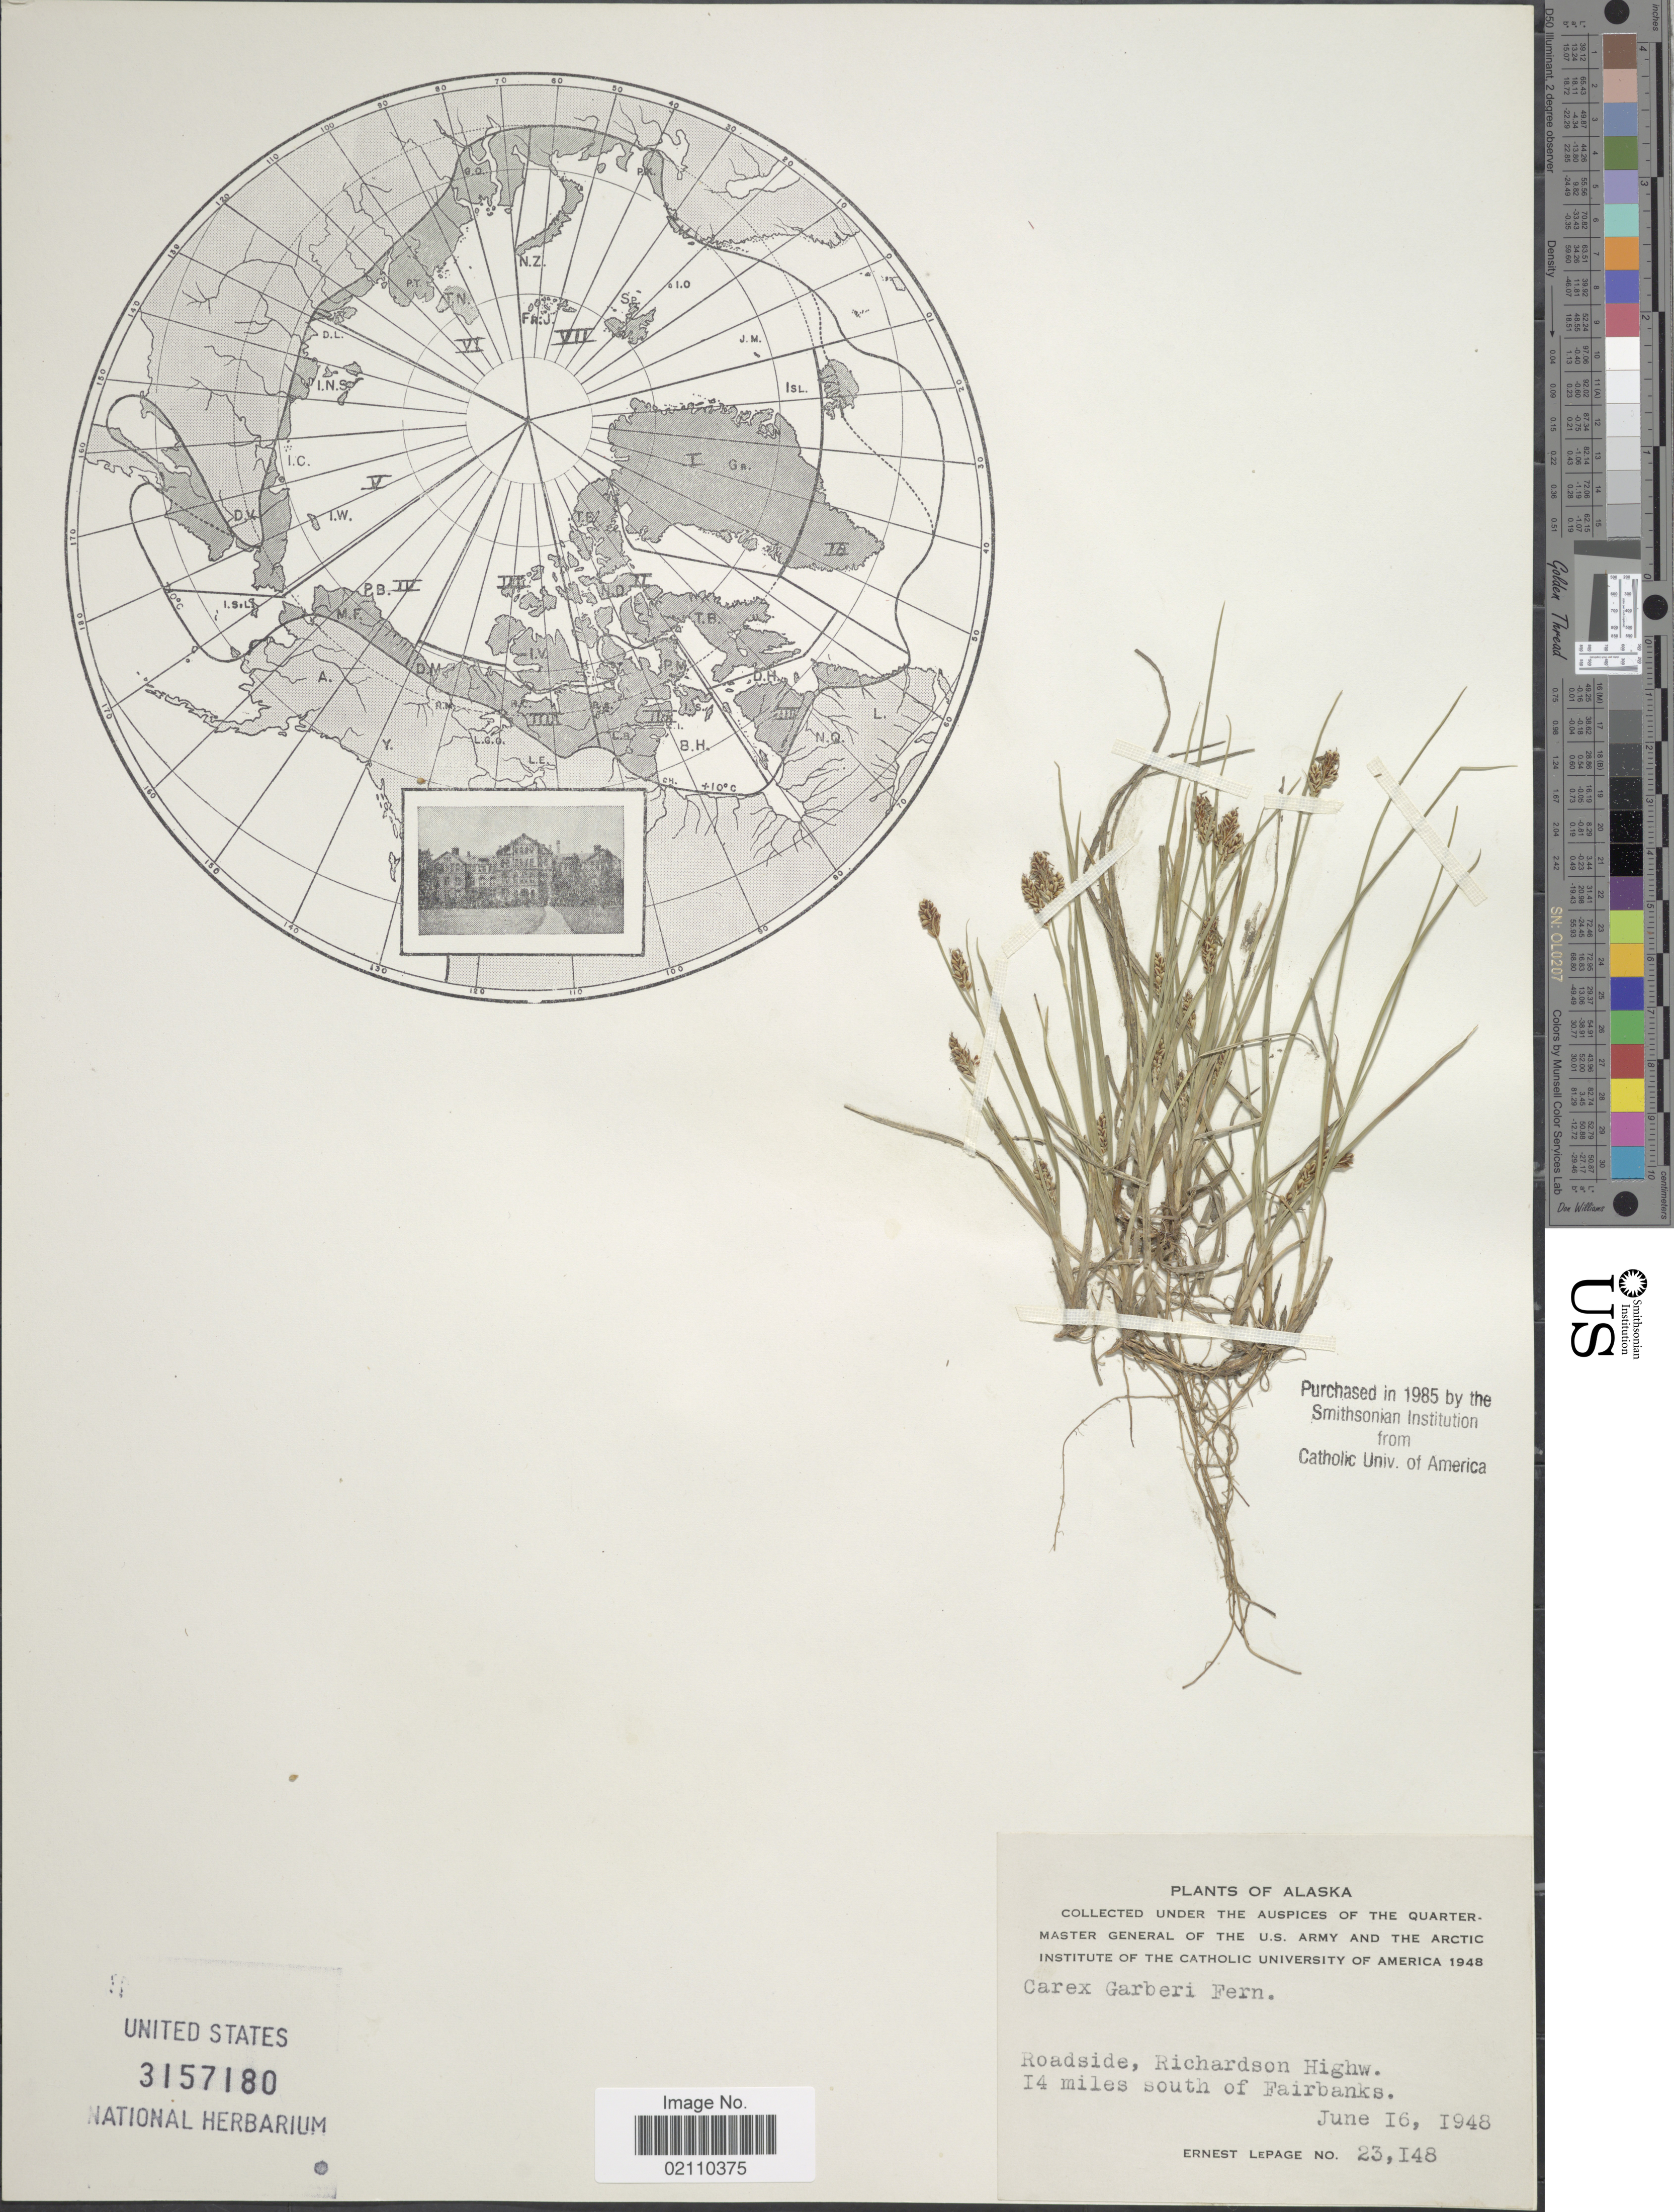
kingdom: Plantae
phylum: Tracheophyta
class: Liliopsida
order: Poales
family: Cyperaceae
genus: Carex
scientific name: Carex garberi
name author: Fernald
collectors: E. Lepage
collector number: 23148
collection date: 1948-06-16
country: United States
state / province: Alaska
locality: Roadside, Richardson Highw., 14 miles south of Fairbanks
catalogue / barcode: US 3157180